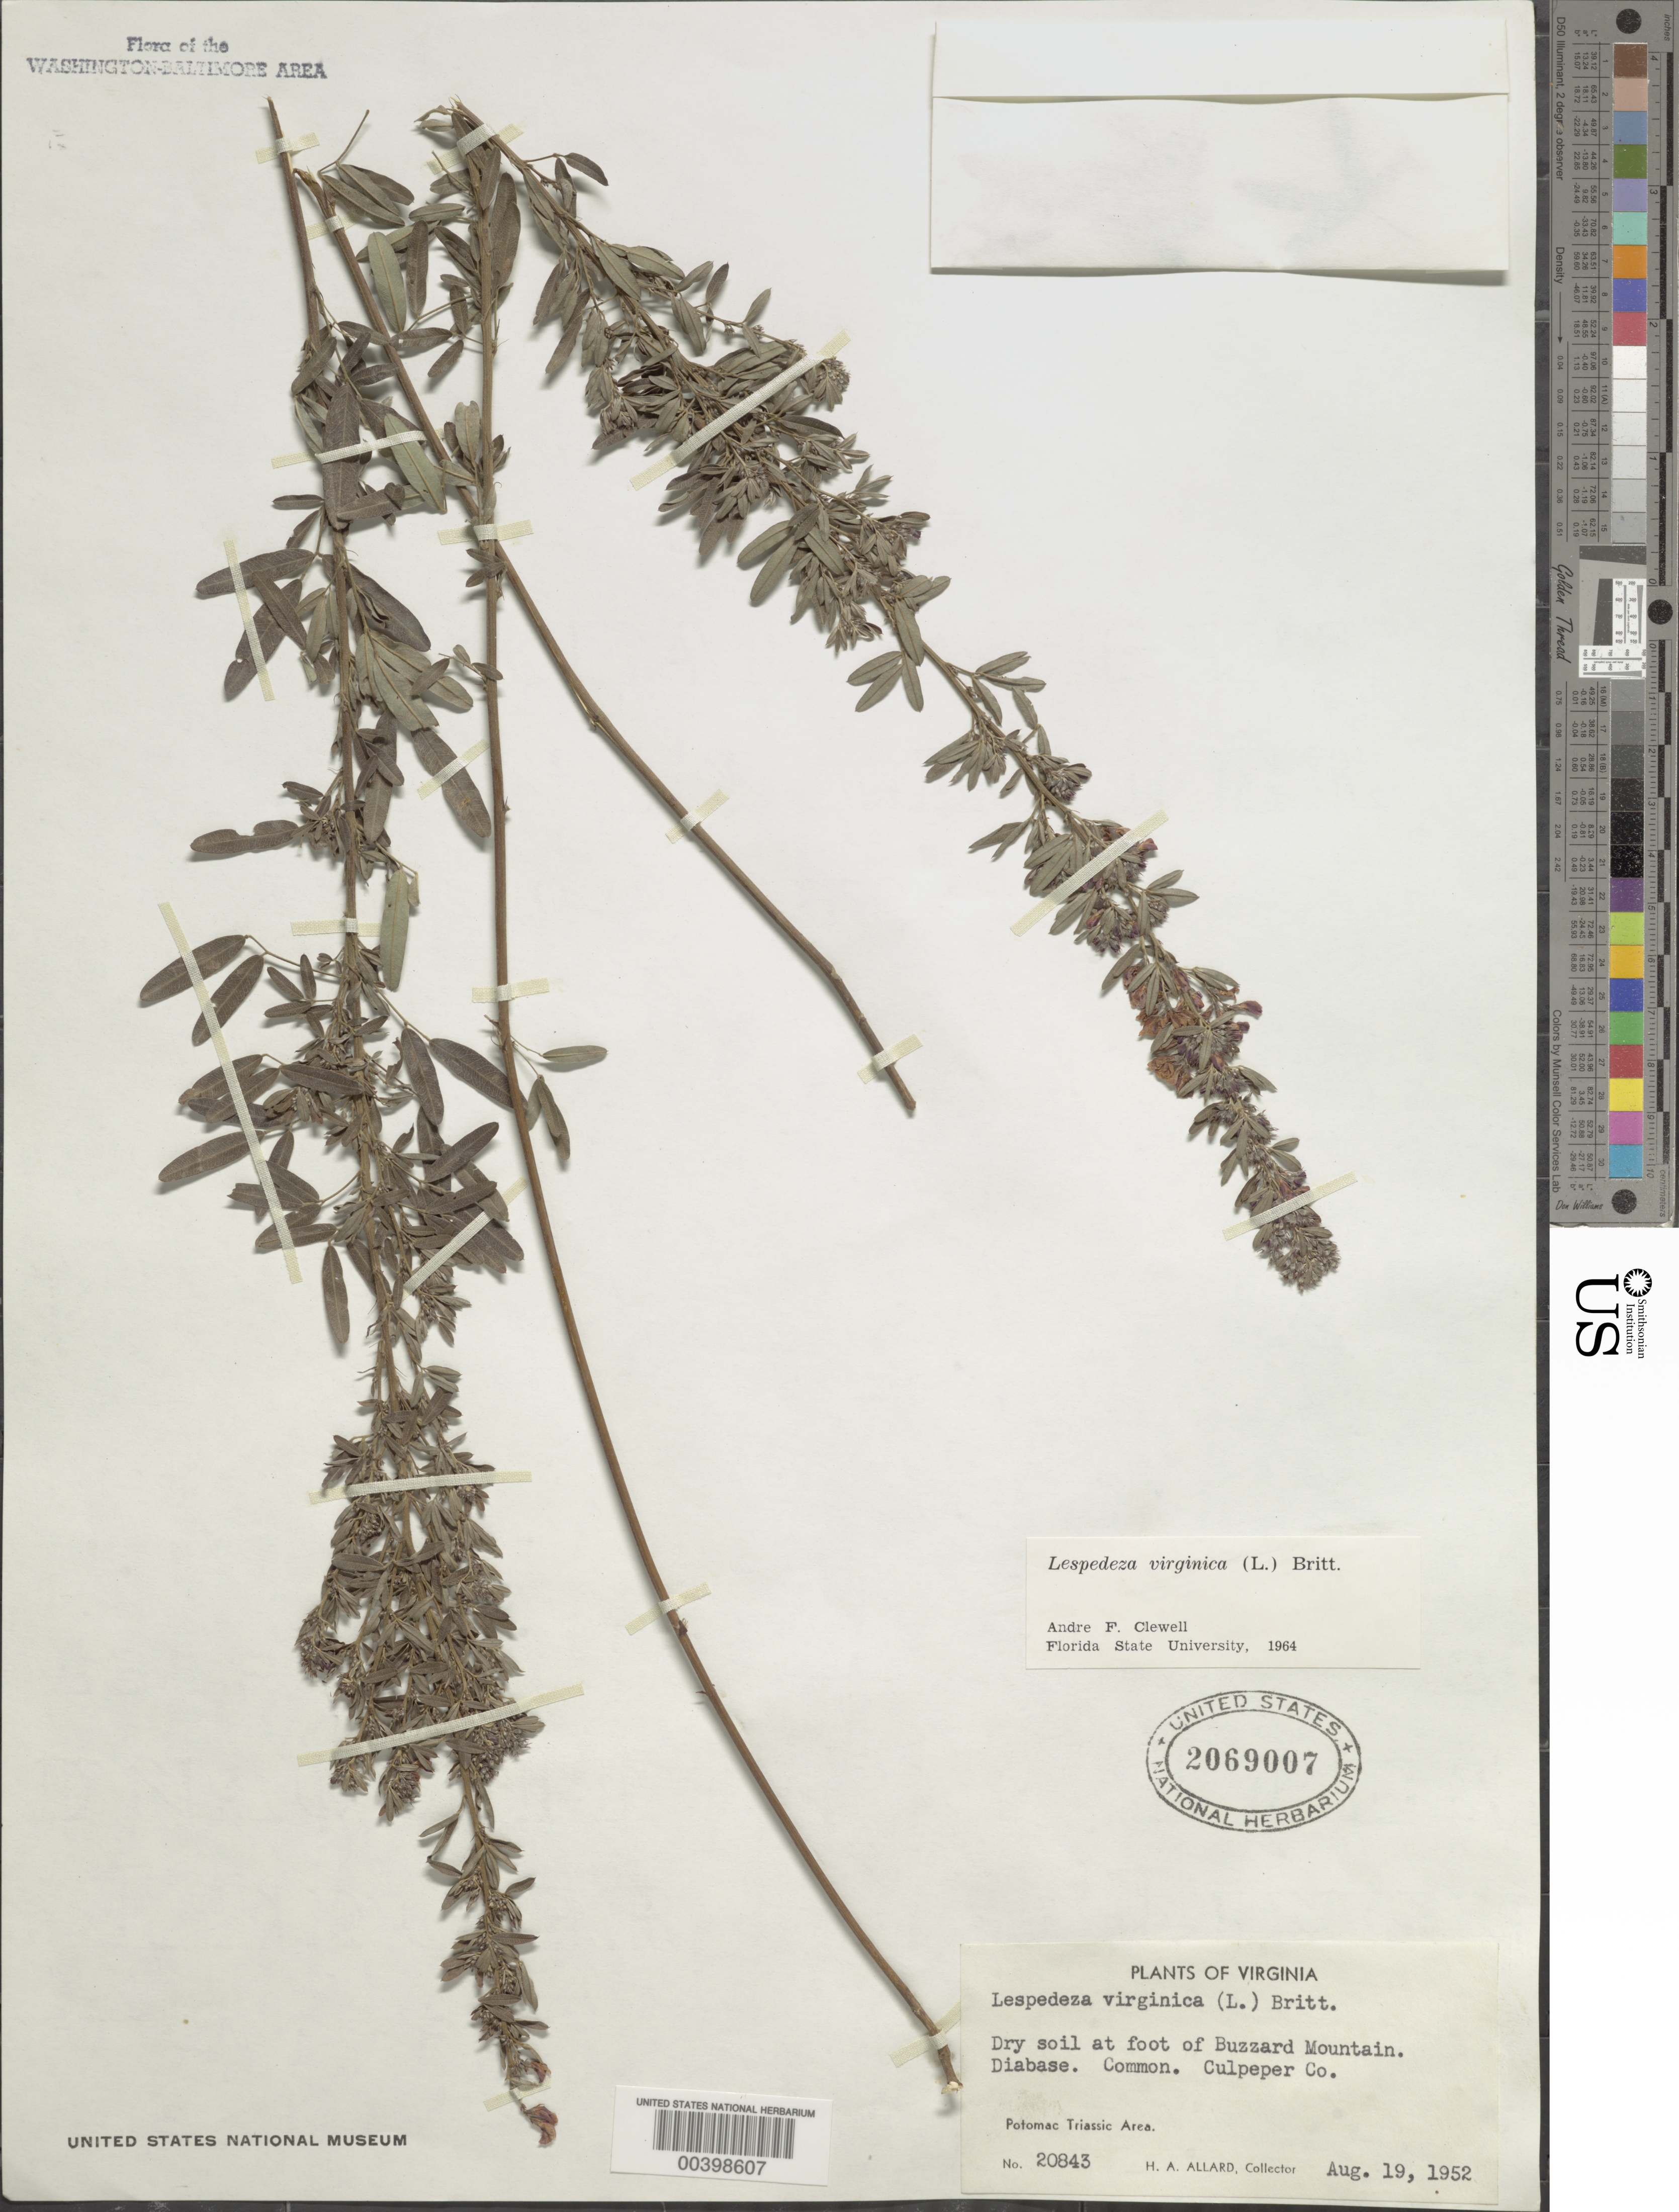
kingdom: Plantae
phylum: Tracheophyta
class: Magnoliopsida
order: Fabales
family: Fabaceae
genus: Lespedeza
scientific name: Lespedeza virginica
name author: (L.) Britton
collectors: H. A. Allard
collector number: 20843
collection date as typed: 19 Aug 1952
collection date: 1952-08-19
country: United States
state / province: Virginia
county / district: Culpeper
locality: Buzzard Mountain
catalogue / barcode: US 2069007